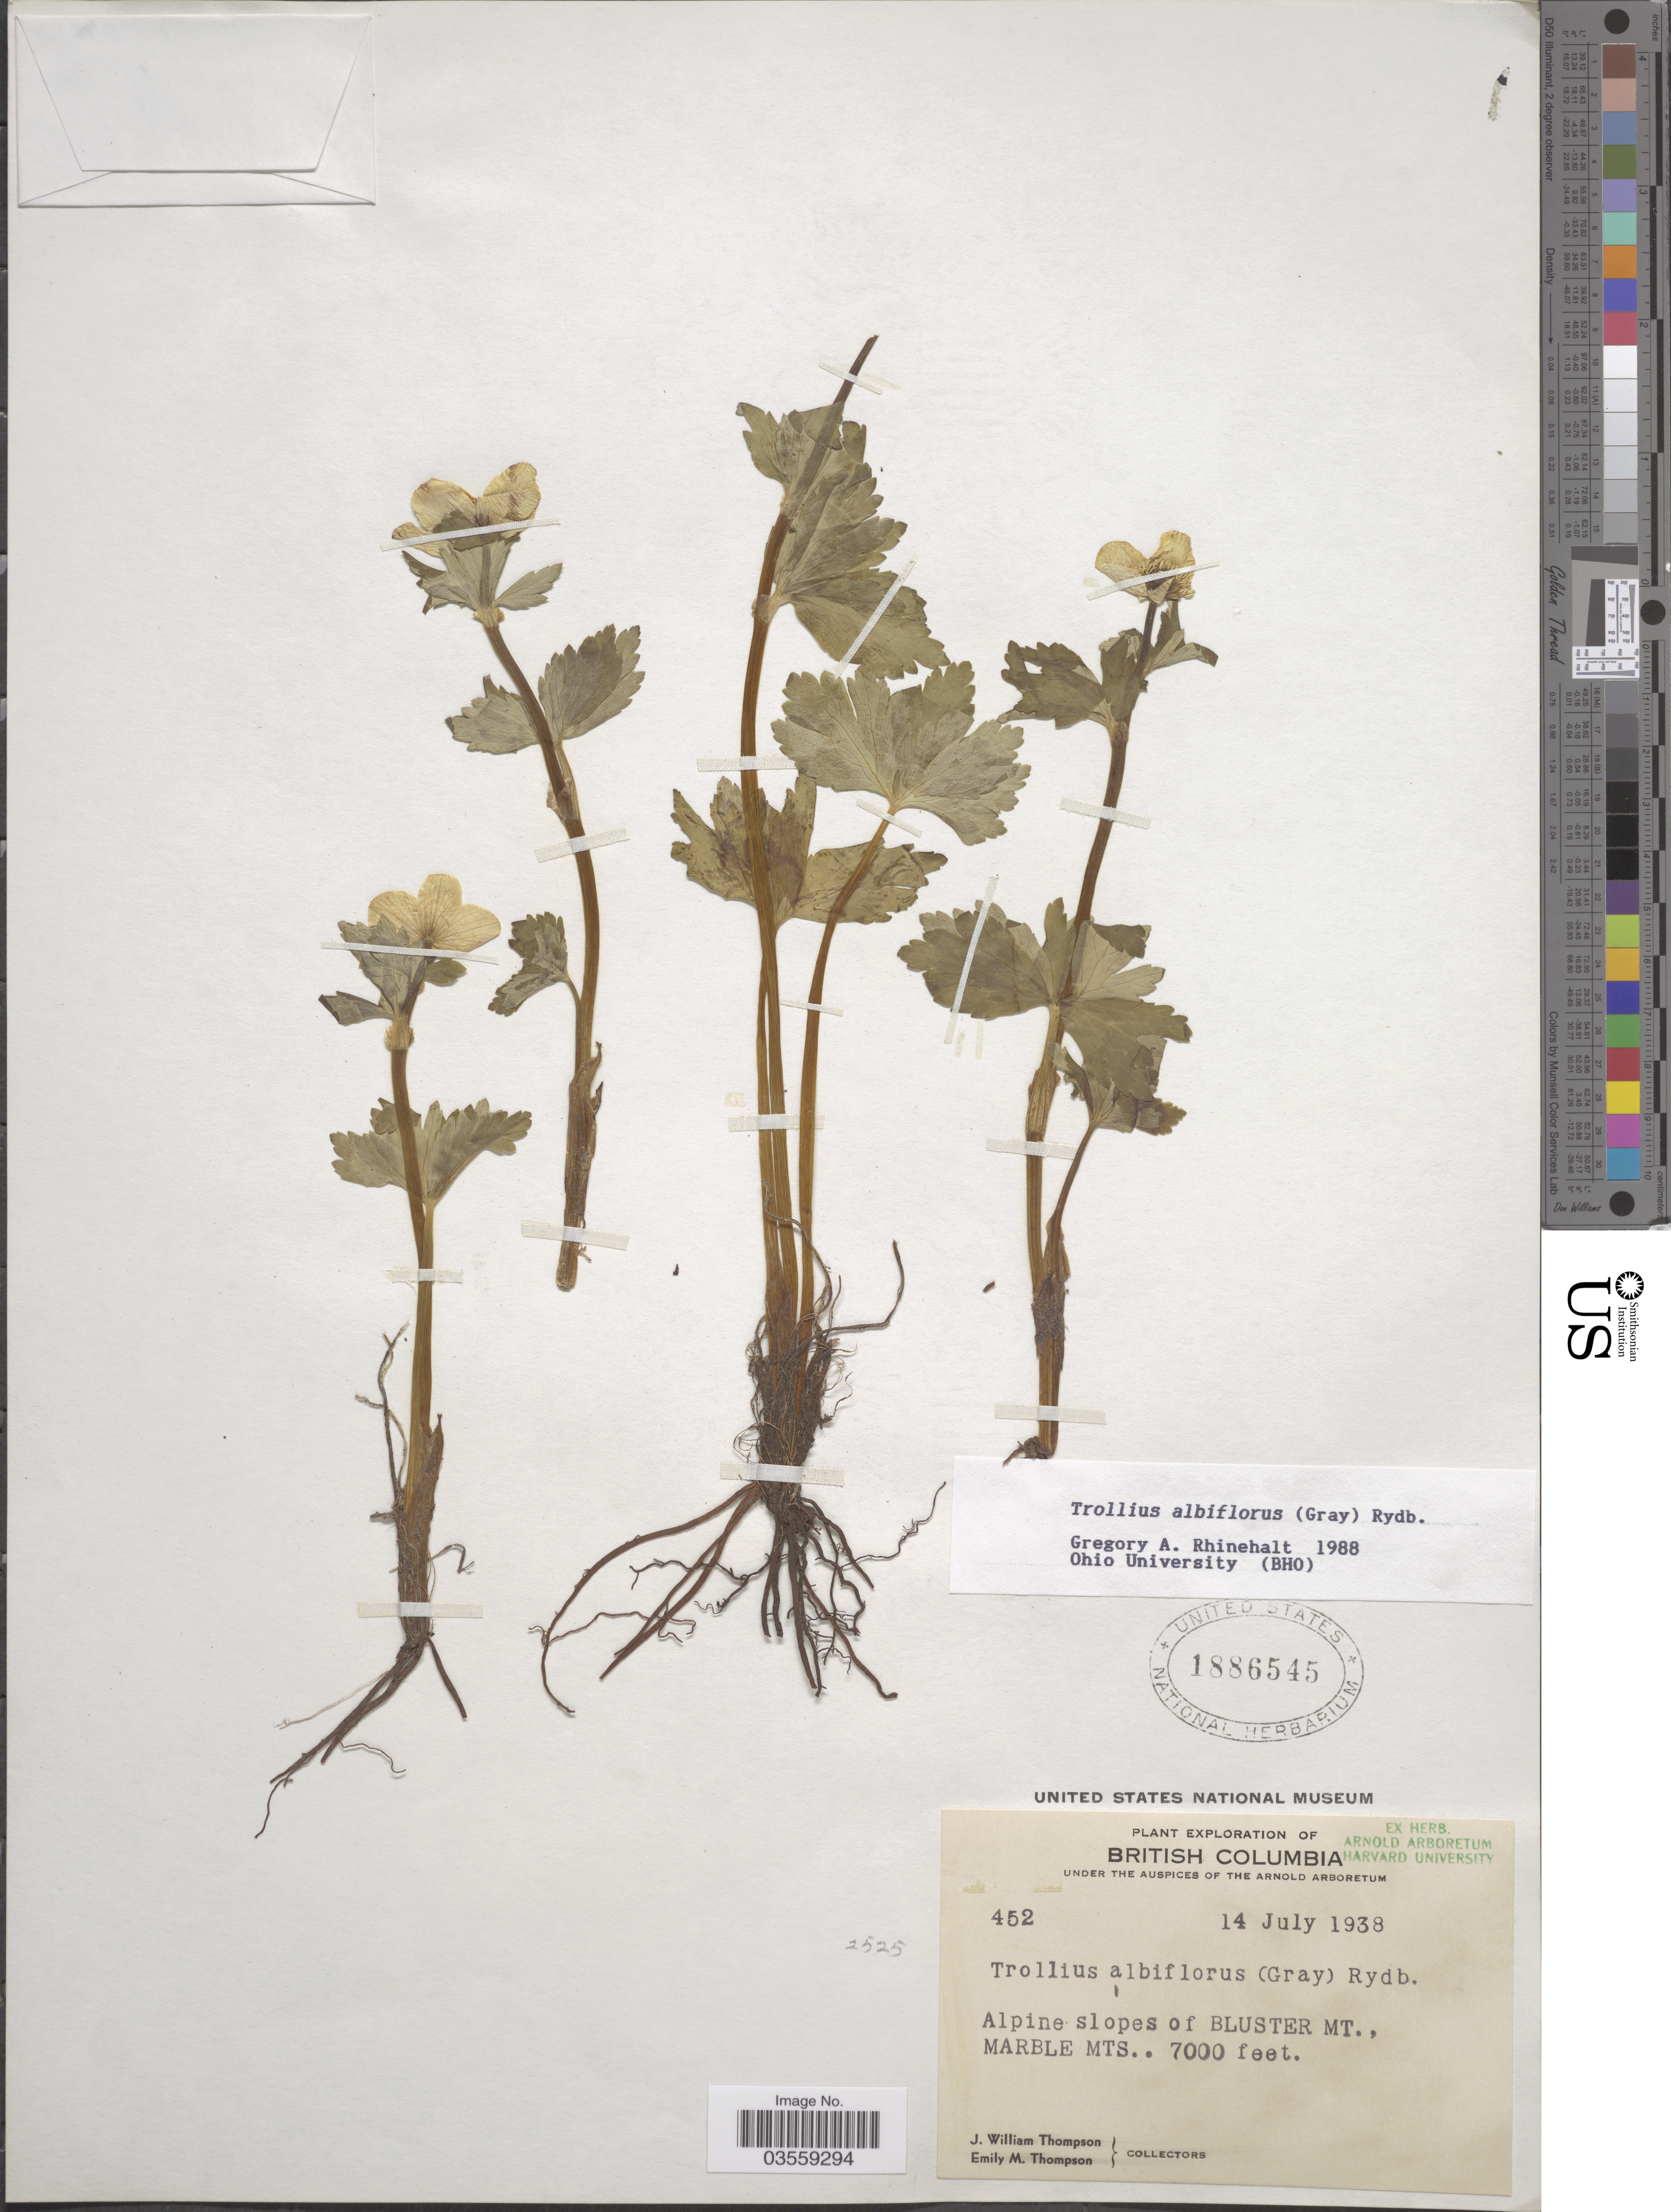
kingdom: Plantae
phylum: Tracheophyta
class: Magnoliopsida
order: Ranunculales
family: Ranunculaceae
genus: Trollius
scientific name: Trollius albiflorus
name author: (A. Gray) Rydb.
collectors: J. W. Thompson & E. M. Thompson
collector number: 452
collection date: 1938-07-14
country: Canada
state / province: British Columbia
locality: Alpine slopes of Bluster Mt., Marble Mts.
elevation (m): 2134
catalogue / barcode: US 1886545